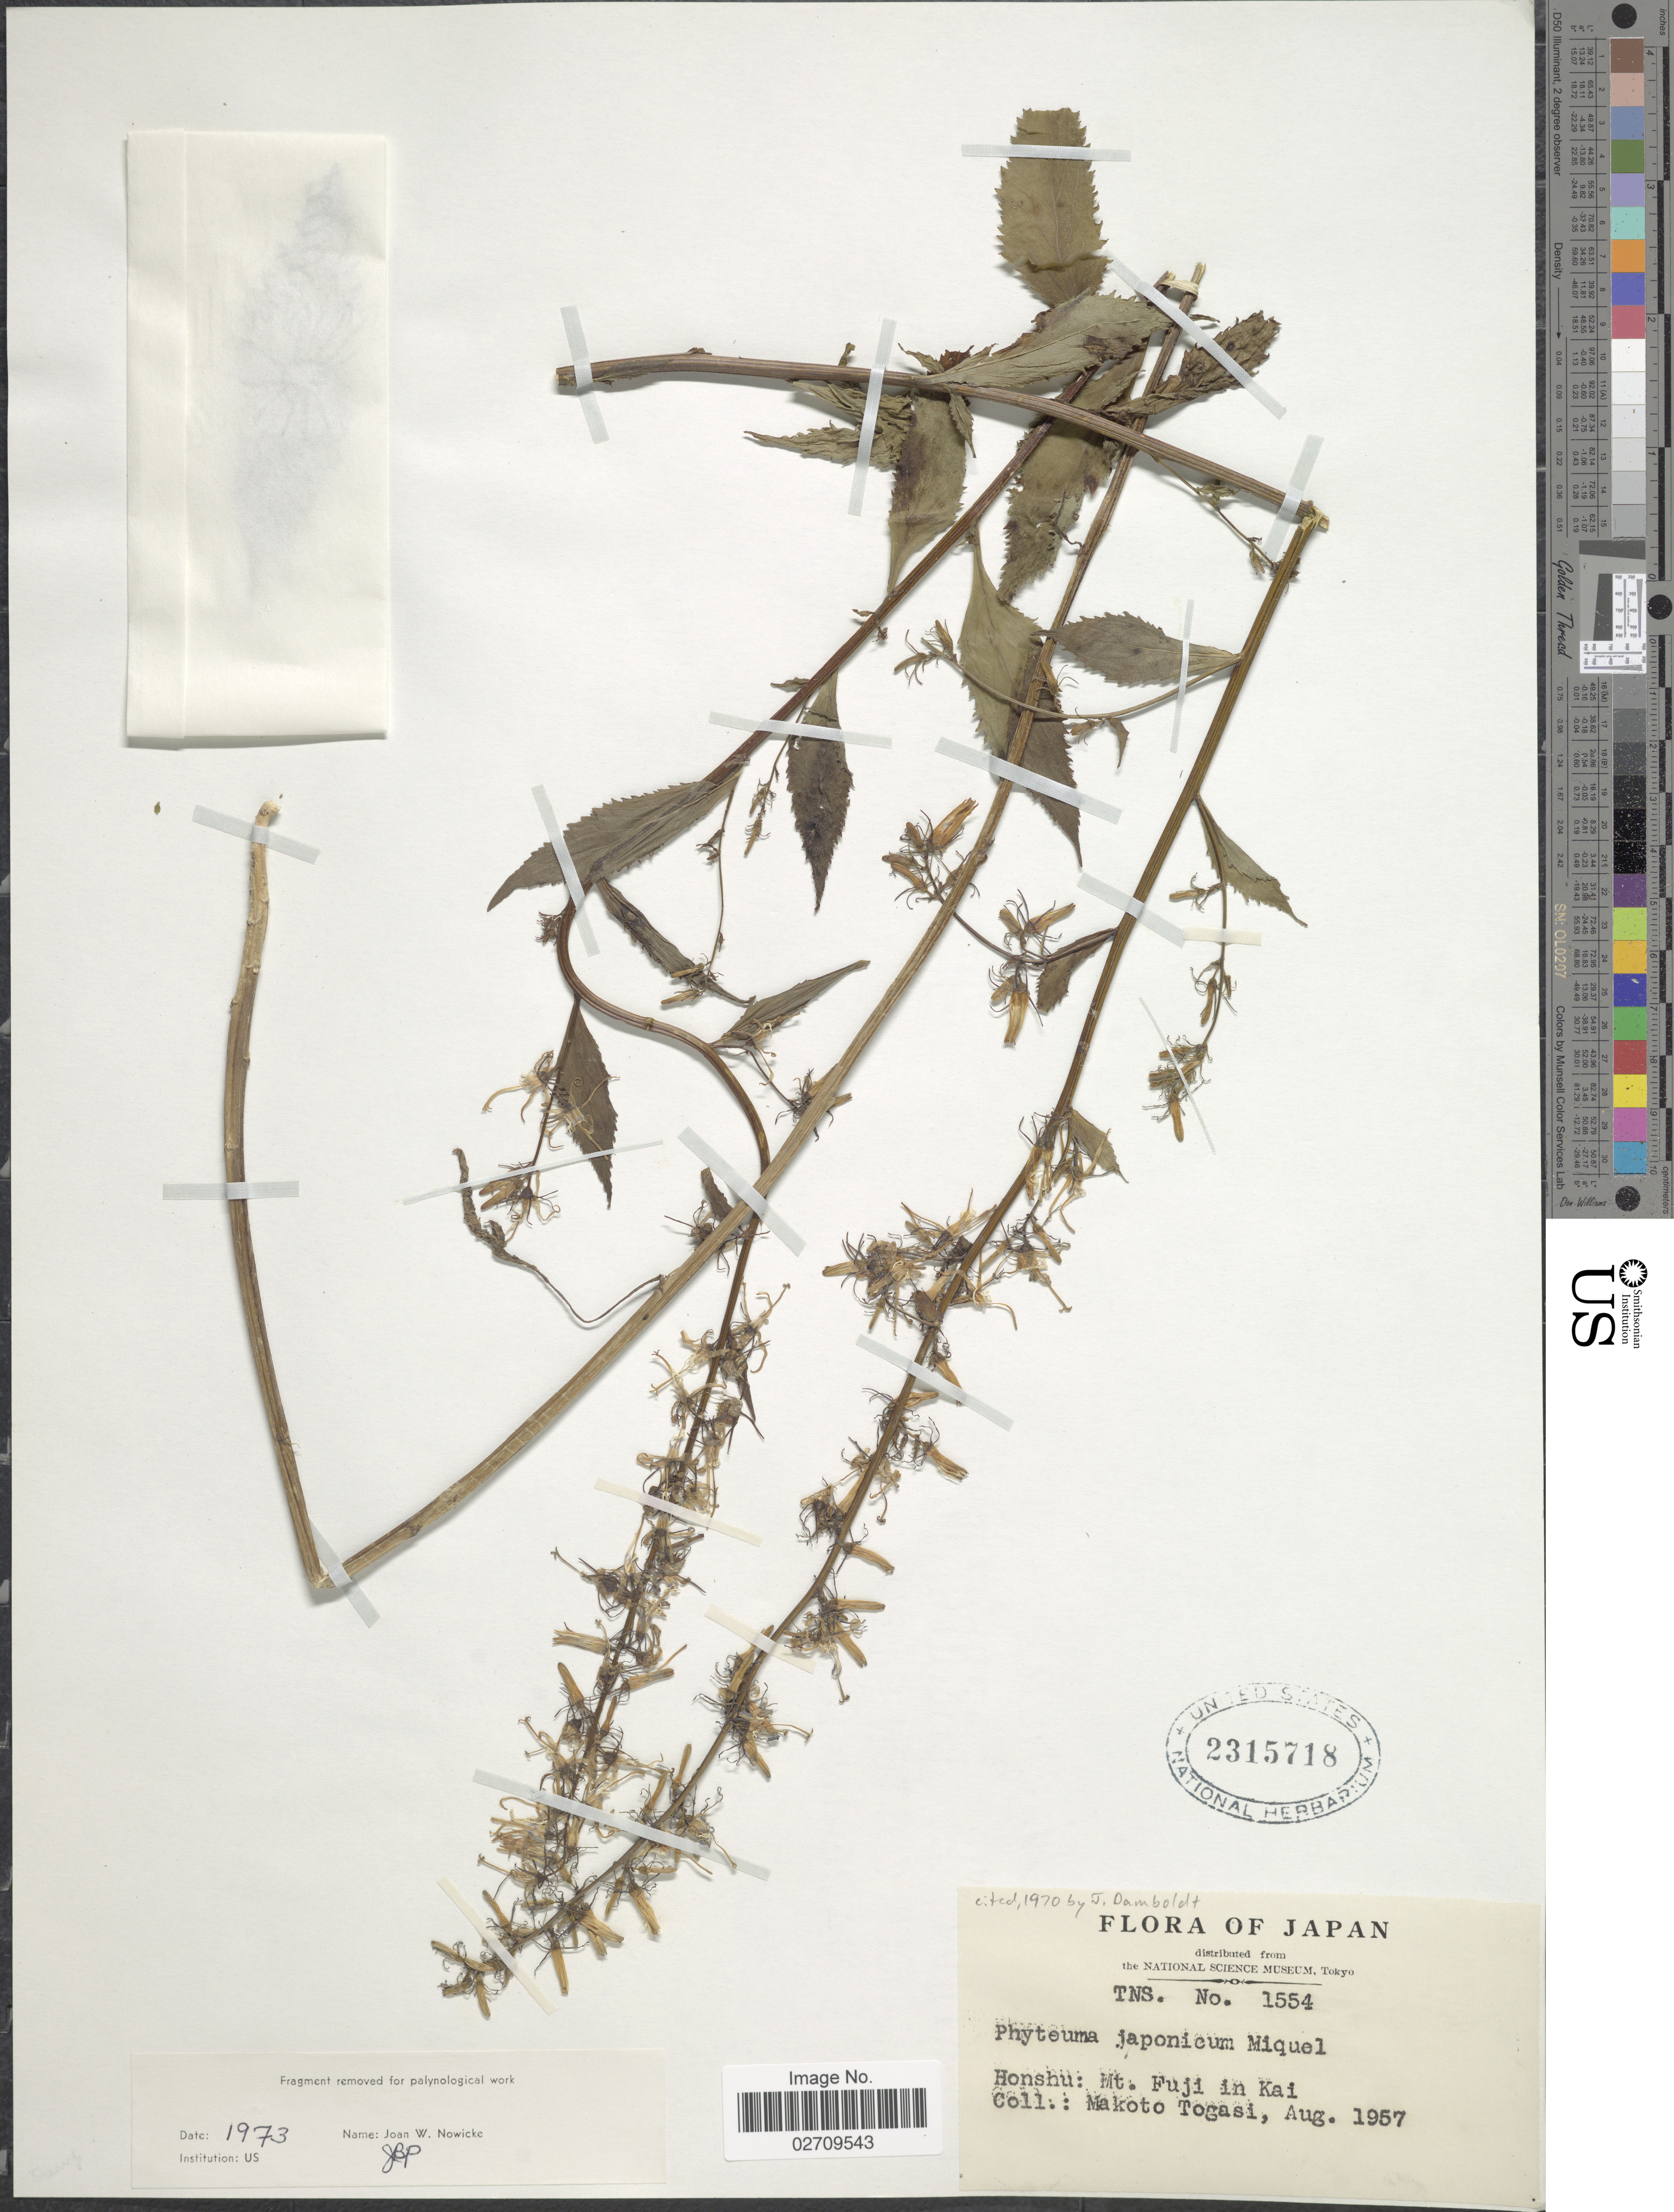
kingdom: Plantae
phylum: Tracheophyta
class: Magnoliopsida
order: Asterales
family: Campanulaceae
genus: Asyneuma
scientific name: Asyneuma japonicum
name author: (Wall.) Briq.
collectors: M. Togasi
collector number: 1554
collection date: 1957-08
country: Japan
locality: Honshu: Mt. Fuji in Kai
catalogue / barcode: US 2315718